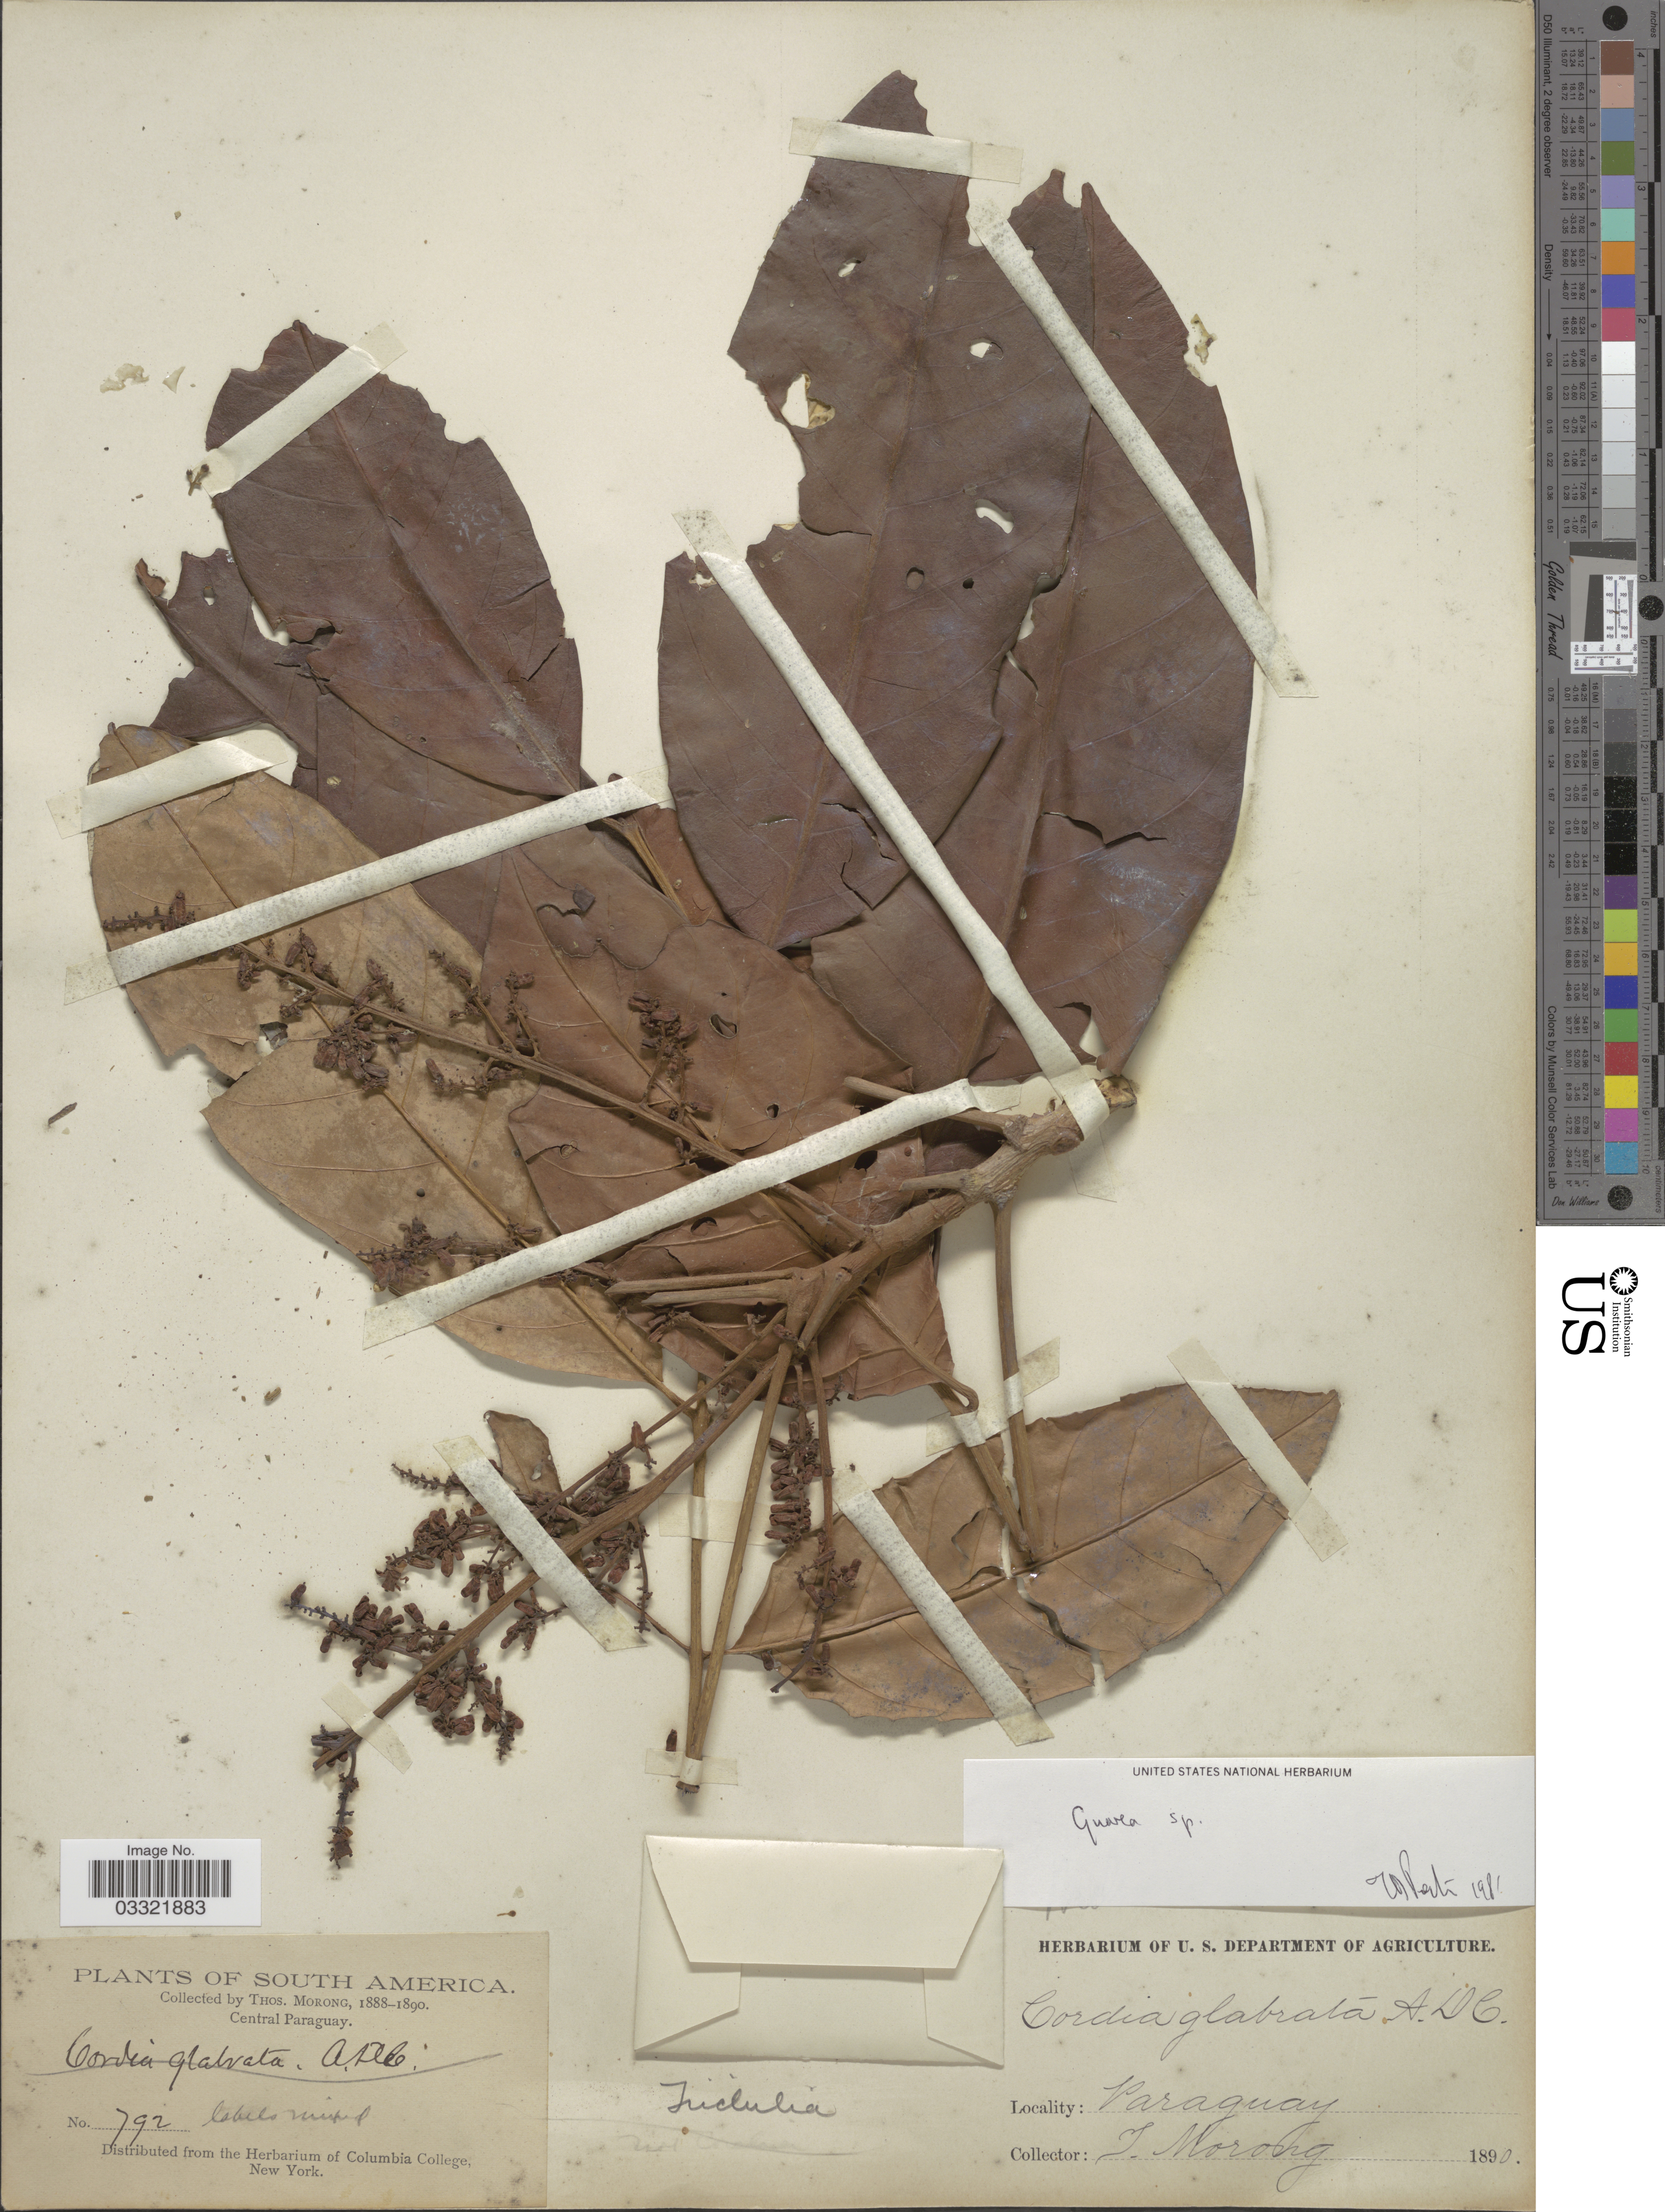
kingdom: Plantae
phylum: Tracheophyta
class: Magnoliopsida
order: Sapindales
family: Meliaceae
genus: Guarea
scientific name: Guarea sp.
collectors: ex herb. T. Morong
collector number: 792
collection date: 1890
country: Paraguay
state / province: Central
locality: Central Paraguay.